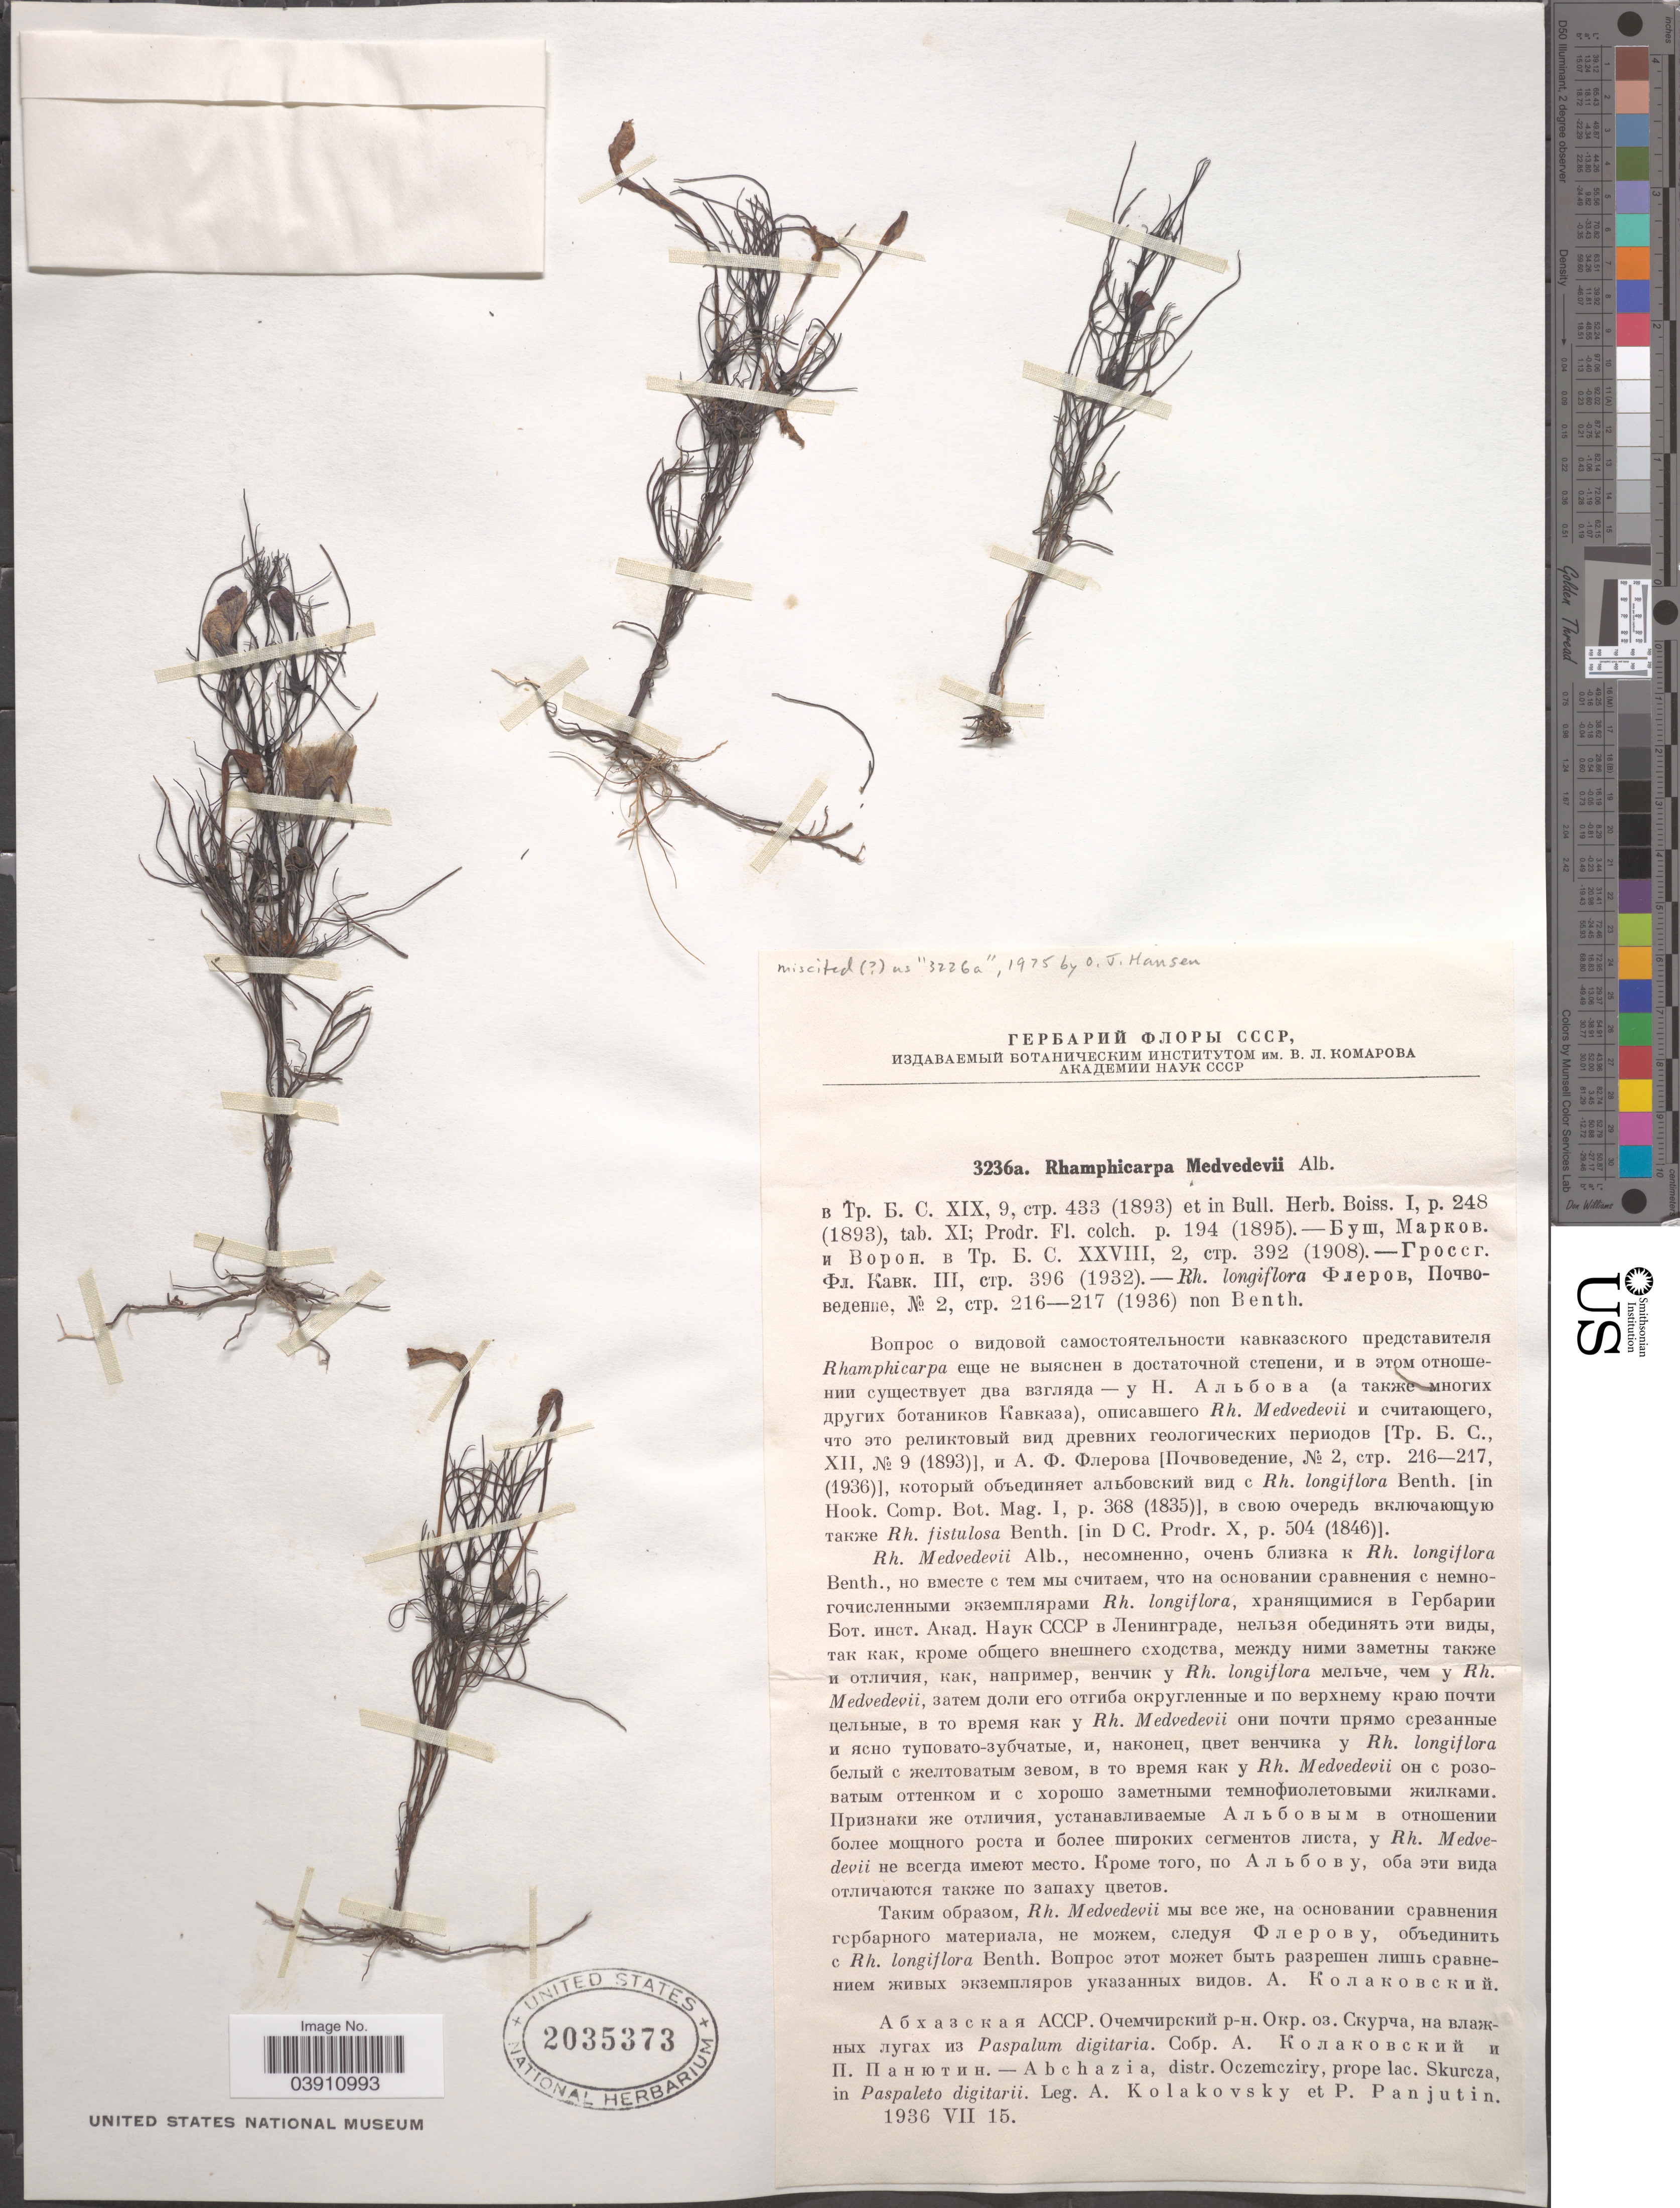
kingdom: Plantae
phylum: Tracheophyta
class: Magnoliopsida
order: Lamiales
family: Orobanchaceae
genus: Rhamphicarpa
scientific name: Rhamphicarpa medwedewii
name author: Albov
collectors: A. Kolakovsky & P. S. Panjutin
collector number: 3236a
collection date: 1936-07-15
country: Georgia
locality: Abchazia, distr. Oczemcziry, prope lac. Skurcza, in Paspaleto digitarii.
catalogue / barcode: US 2035373